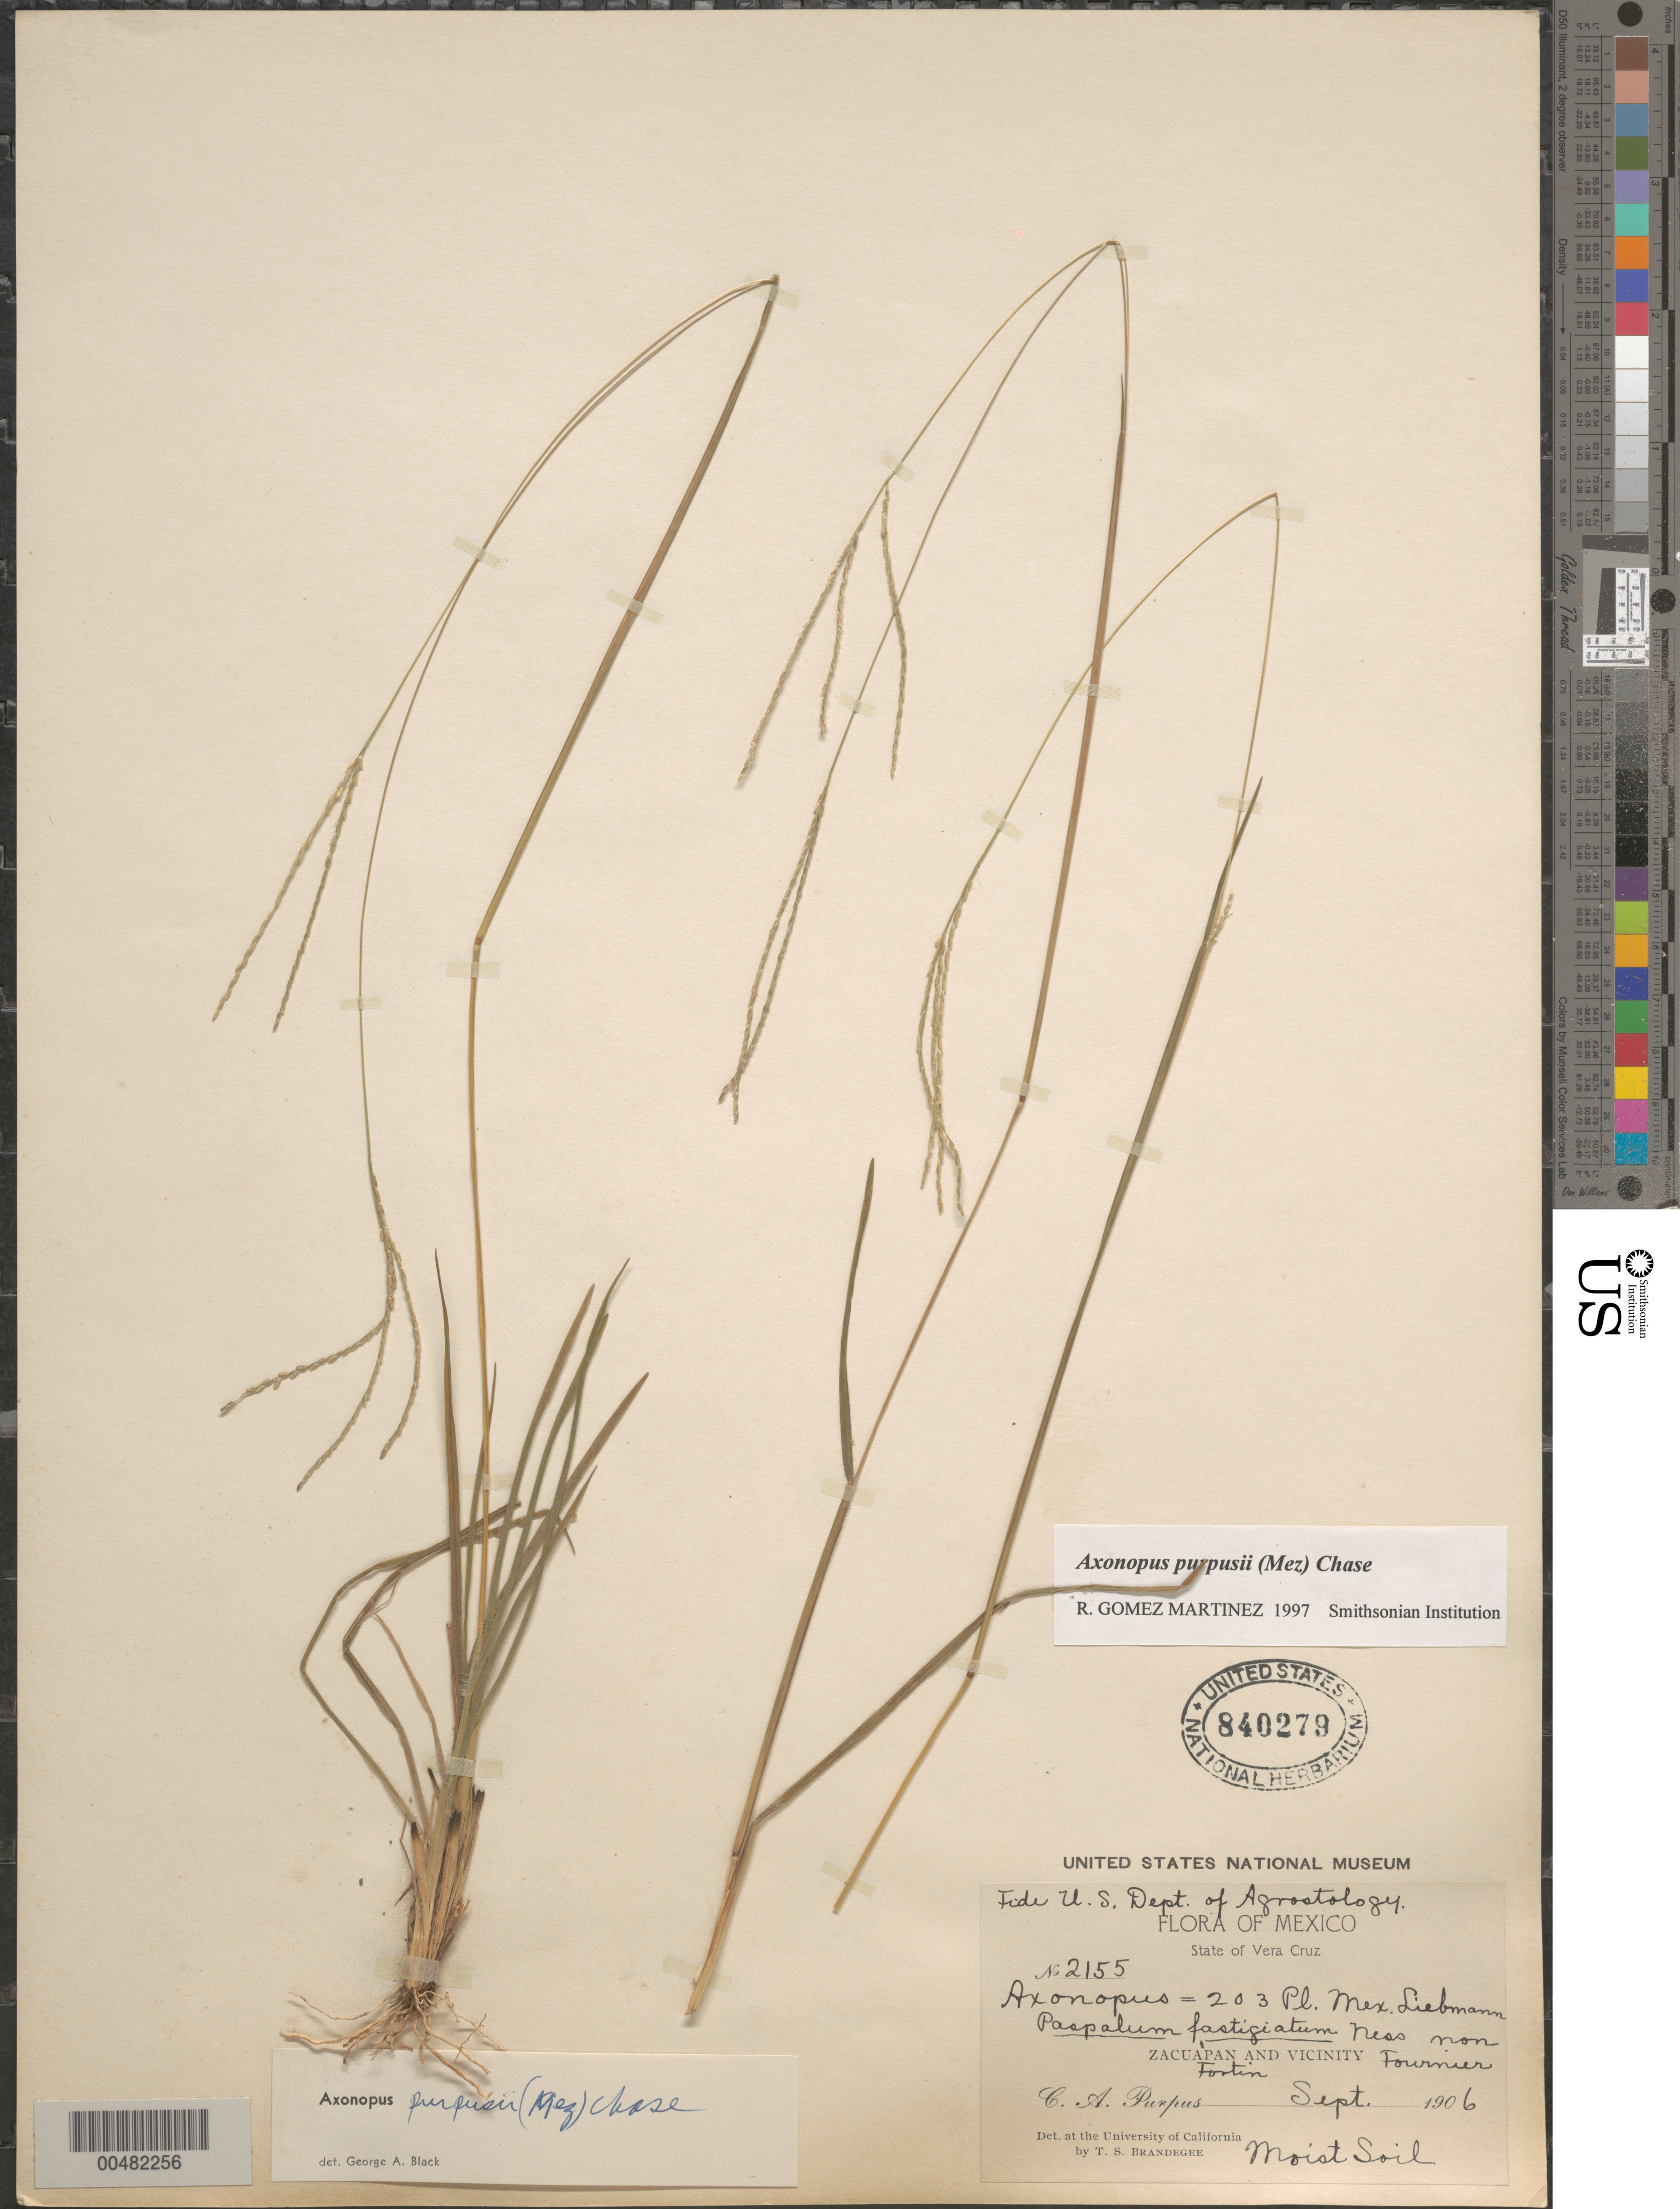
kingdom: Plantae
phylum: Tracheophyta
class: Liliopsida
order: Poales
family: Poaceae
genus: Axonopus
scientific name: Axonopus purpusii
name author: (Mez) Chase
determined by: Black, G. A.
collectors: C. A. Purpus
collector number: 2155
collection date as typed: Sep 1906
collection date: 1906-09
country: Mexico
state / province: Veracruz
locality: Zacuapan and vicinity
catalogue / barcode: US 840279